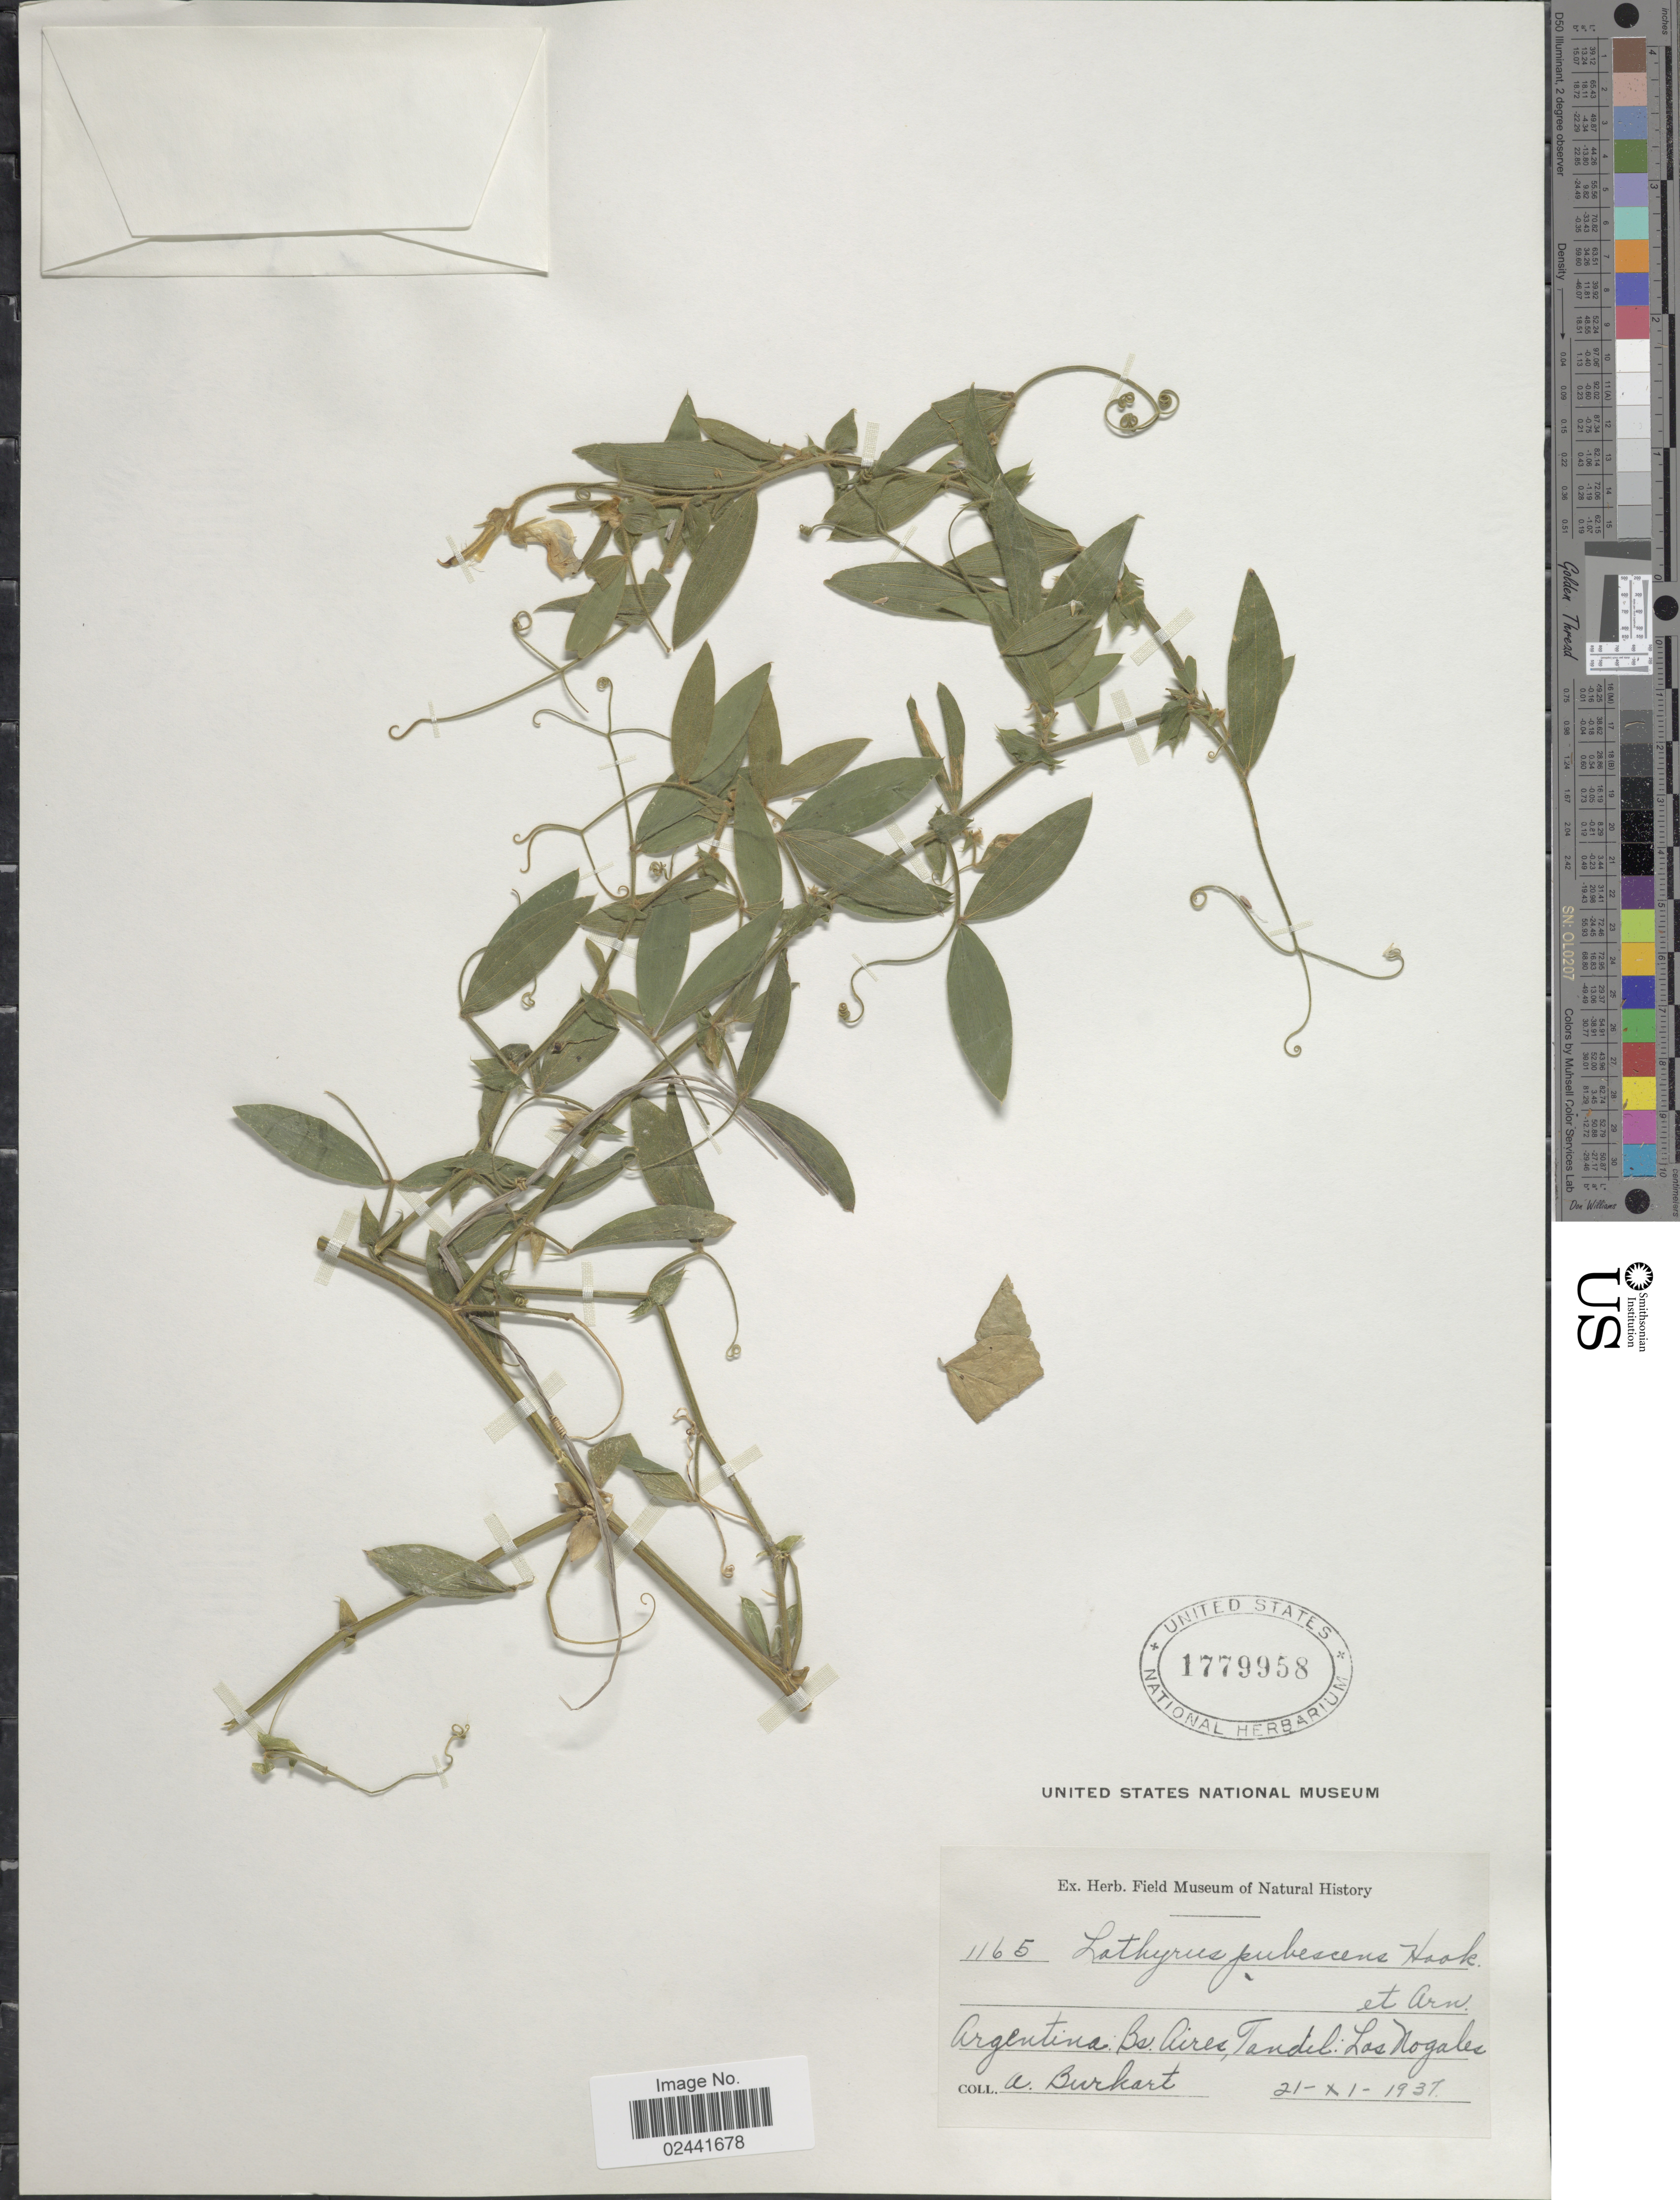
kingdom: Plantae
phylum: Tracheophyta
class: Magnoliopsida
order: Fabales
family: Fabaceae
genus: Lathyrus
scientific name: Lathyrus pubescens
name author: Hook. & Arn.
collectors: A. E. Burkart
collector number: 1165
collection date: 1937-11-21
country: Argentina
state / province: Buenos Aires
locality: Bs. Aires, Tandel: Las Nogales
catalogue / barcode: US 1779958